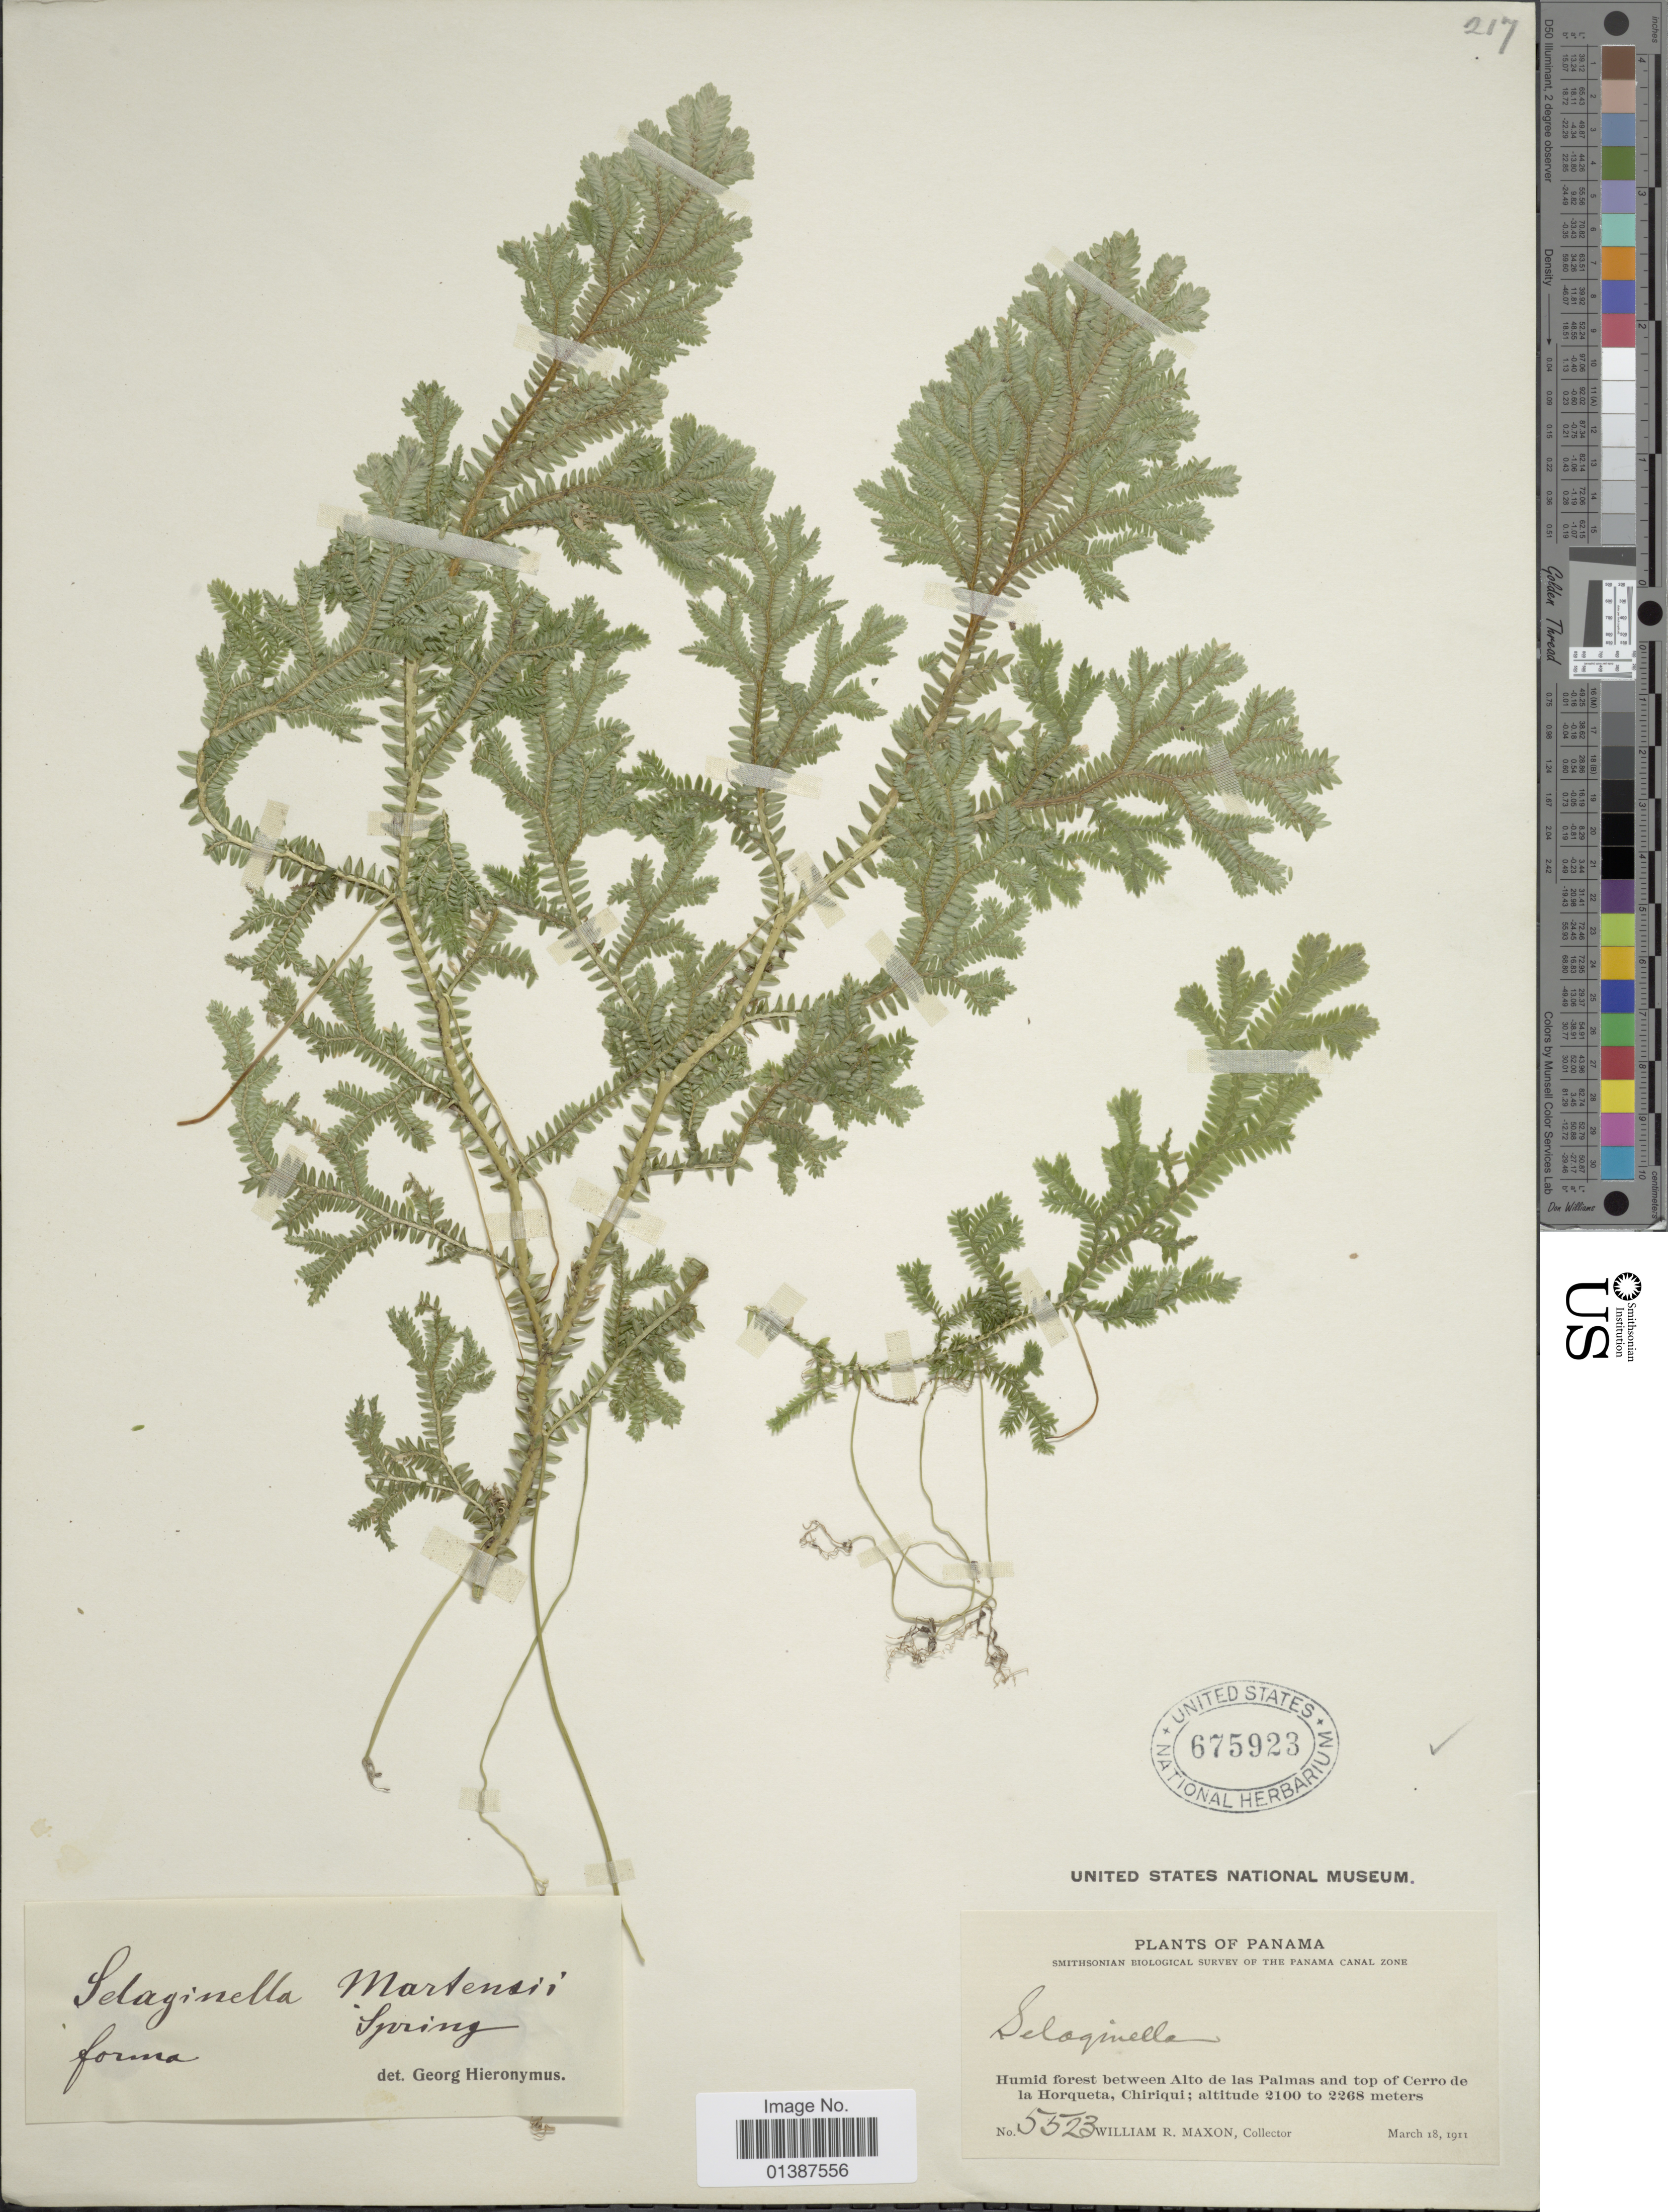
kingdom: Plantae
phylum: Tracheophyta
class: Lycopodiopsida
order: Selaginellales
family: Selaginellaceae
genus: Selaginella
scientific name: Selaginella estrellensis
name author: Hieron.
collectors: W. R. Maxon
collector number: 5523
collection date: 1911-03-18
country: Panama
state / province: Chiriqui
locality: Humid forest between Alto de las Palmas and top of cerro de la Horqueta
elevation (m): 2100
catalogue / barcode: US 675923